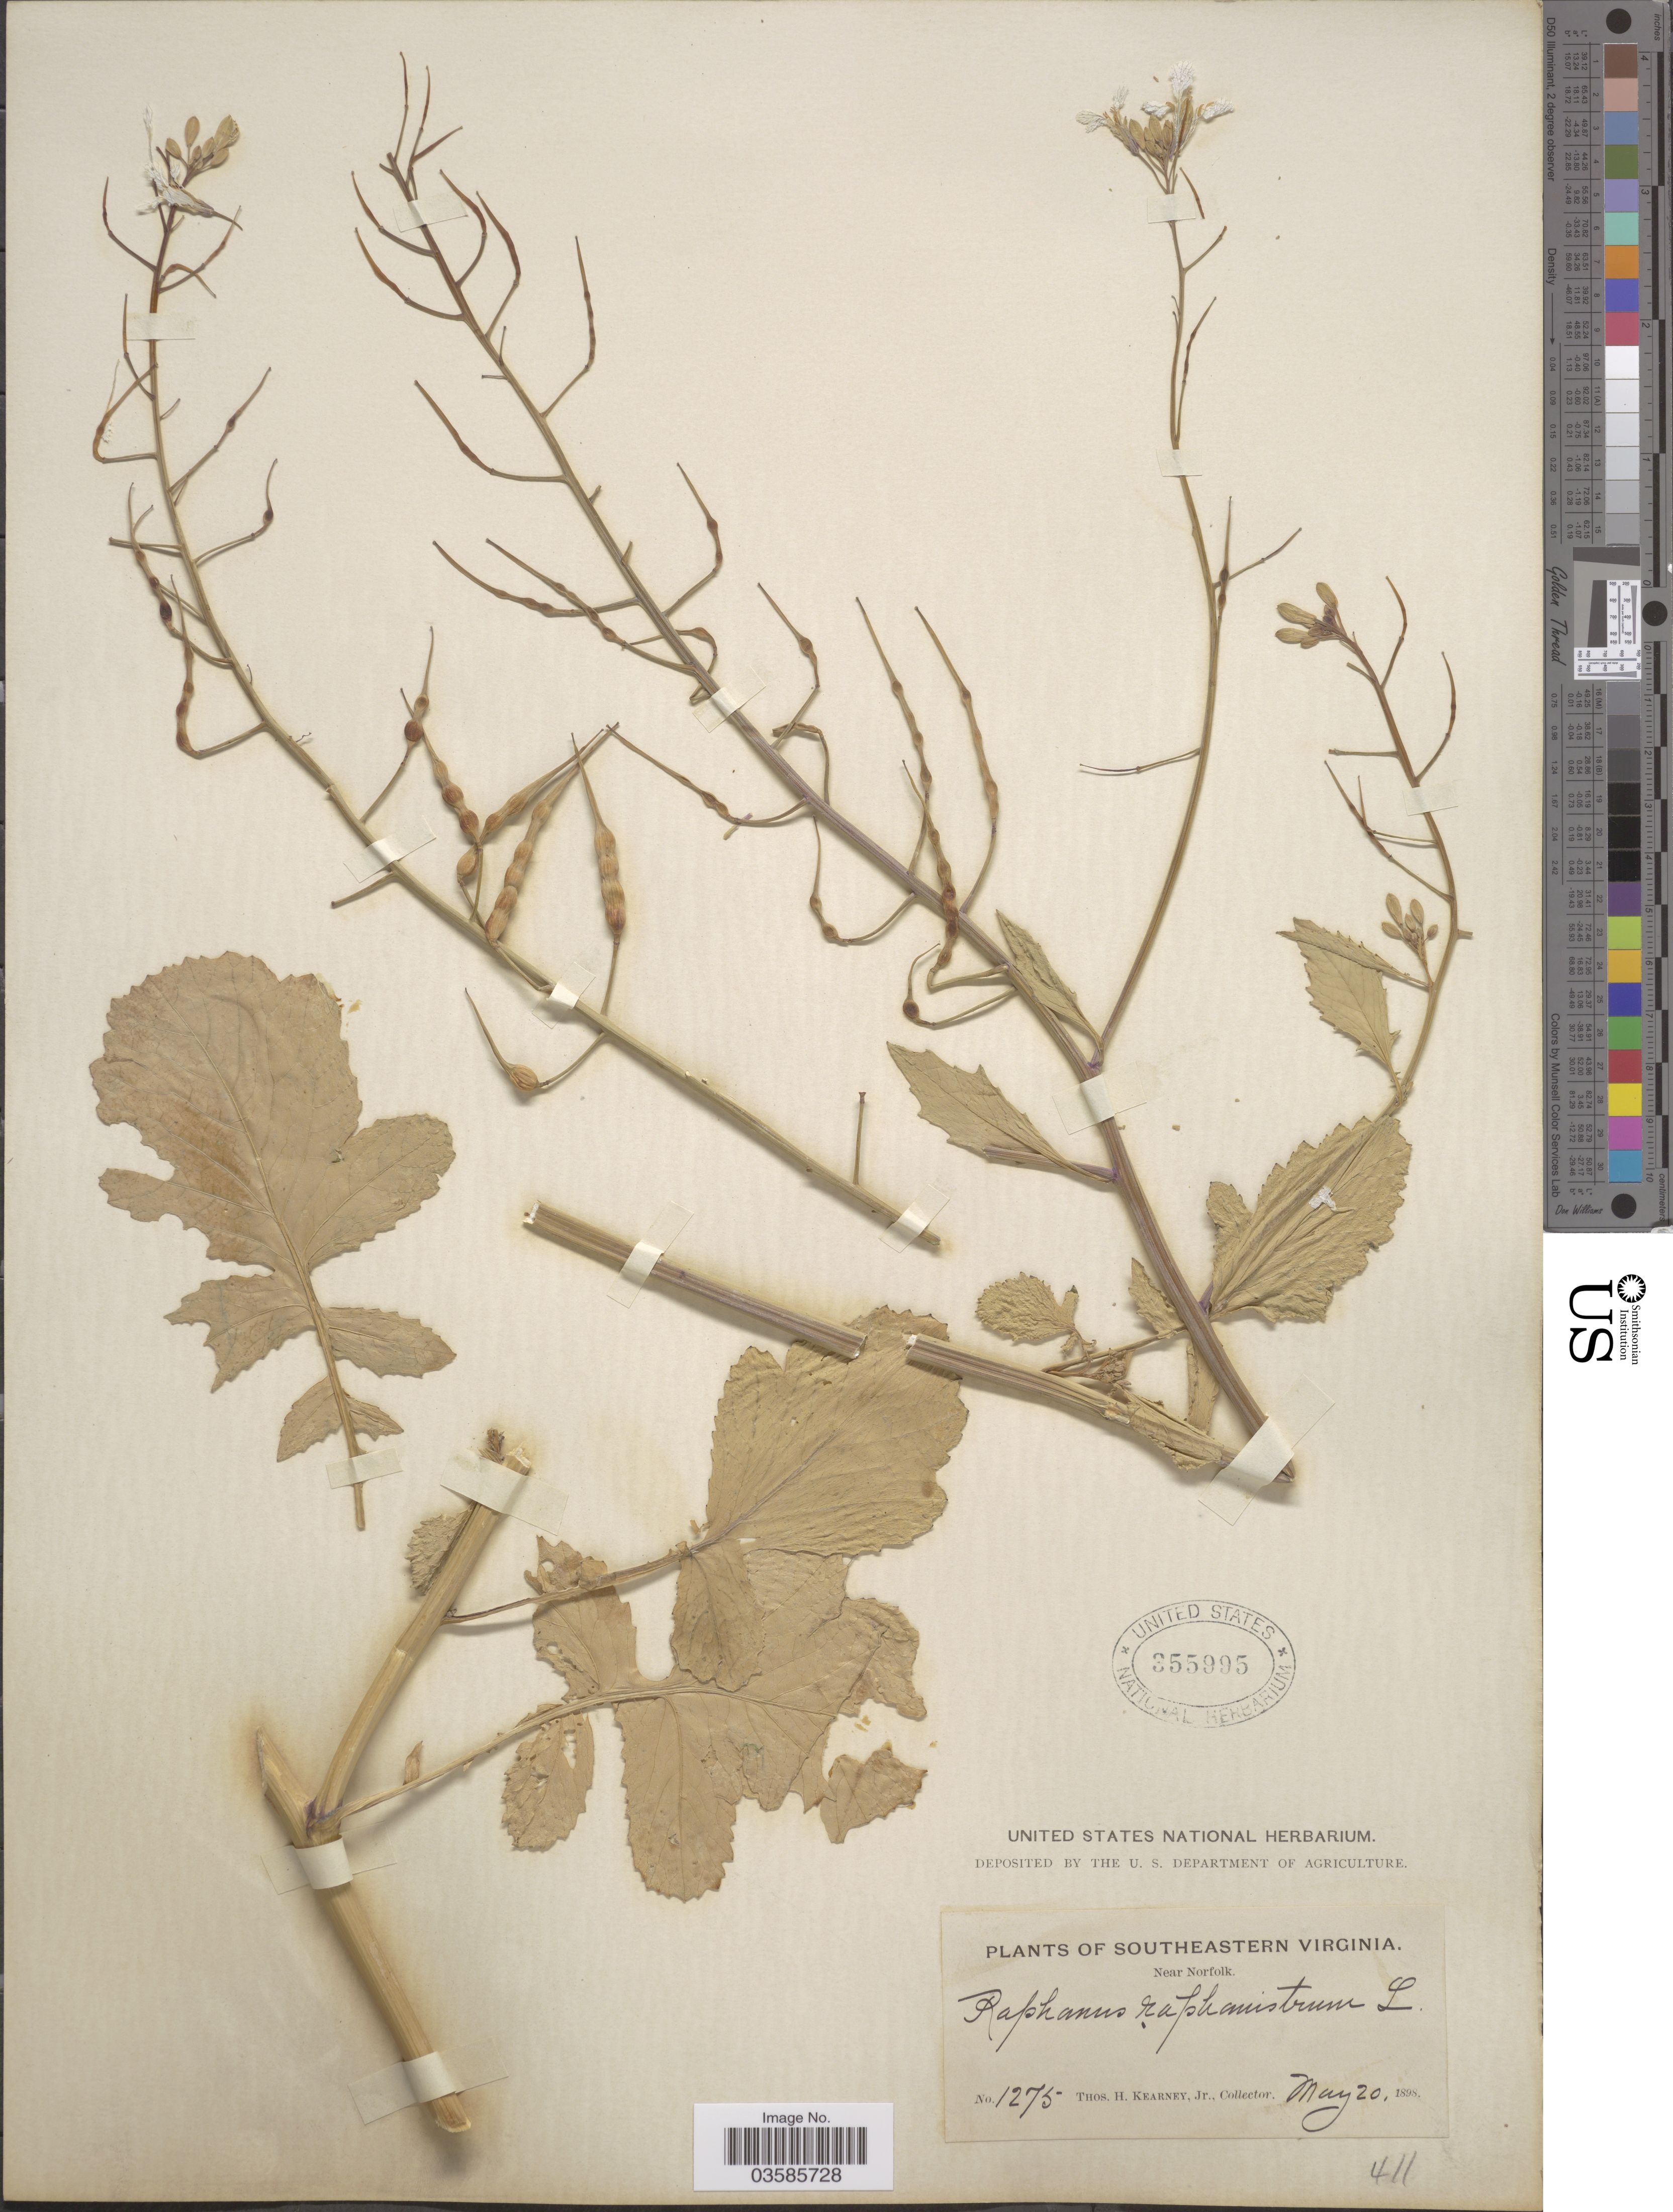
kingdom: Plantae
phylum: Tracheophyta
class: Magnoliopsida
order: Brassicales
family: Brassicaceae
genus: Raphanus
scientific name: Raphanus raphanistrum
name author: L.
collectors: T. H. Kearney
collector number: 1275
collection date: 1898-05-20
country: United States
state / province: Virginia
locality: Near Norfolk. Southeastern Virginia.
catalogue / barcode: US 355995